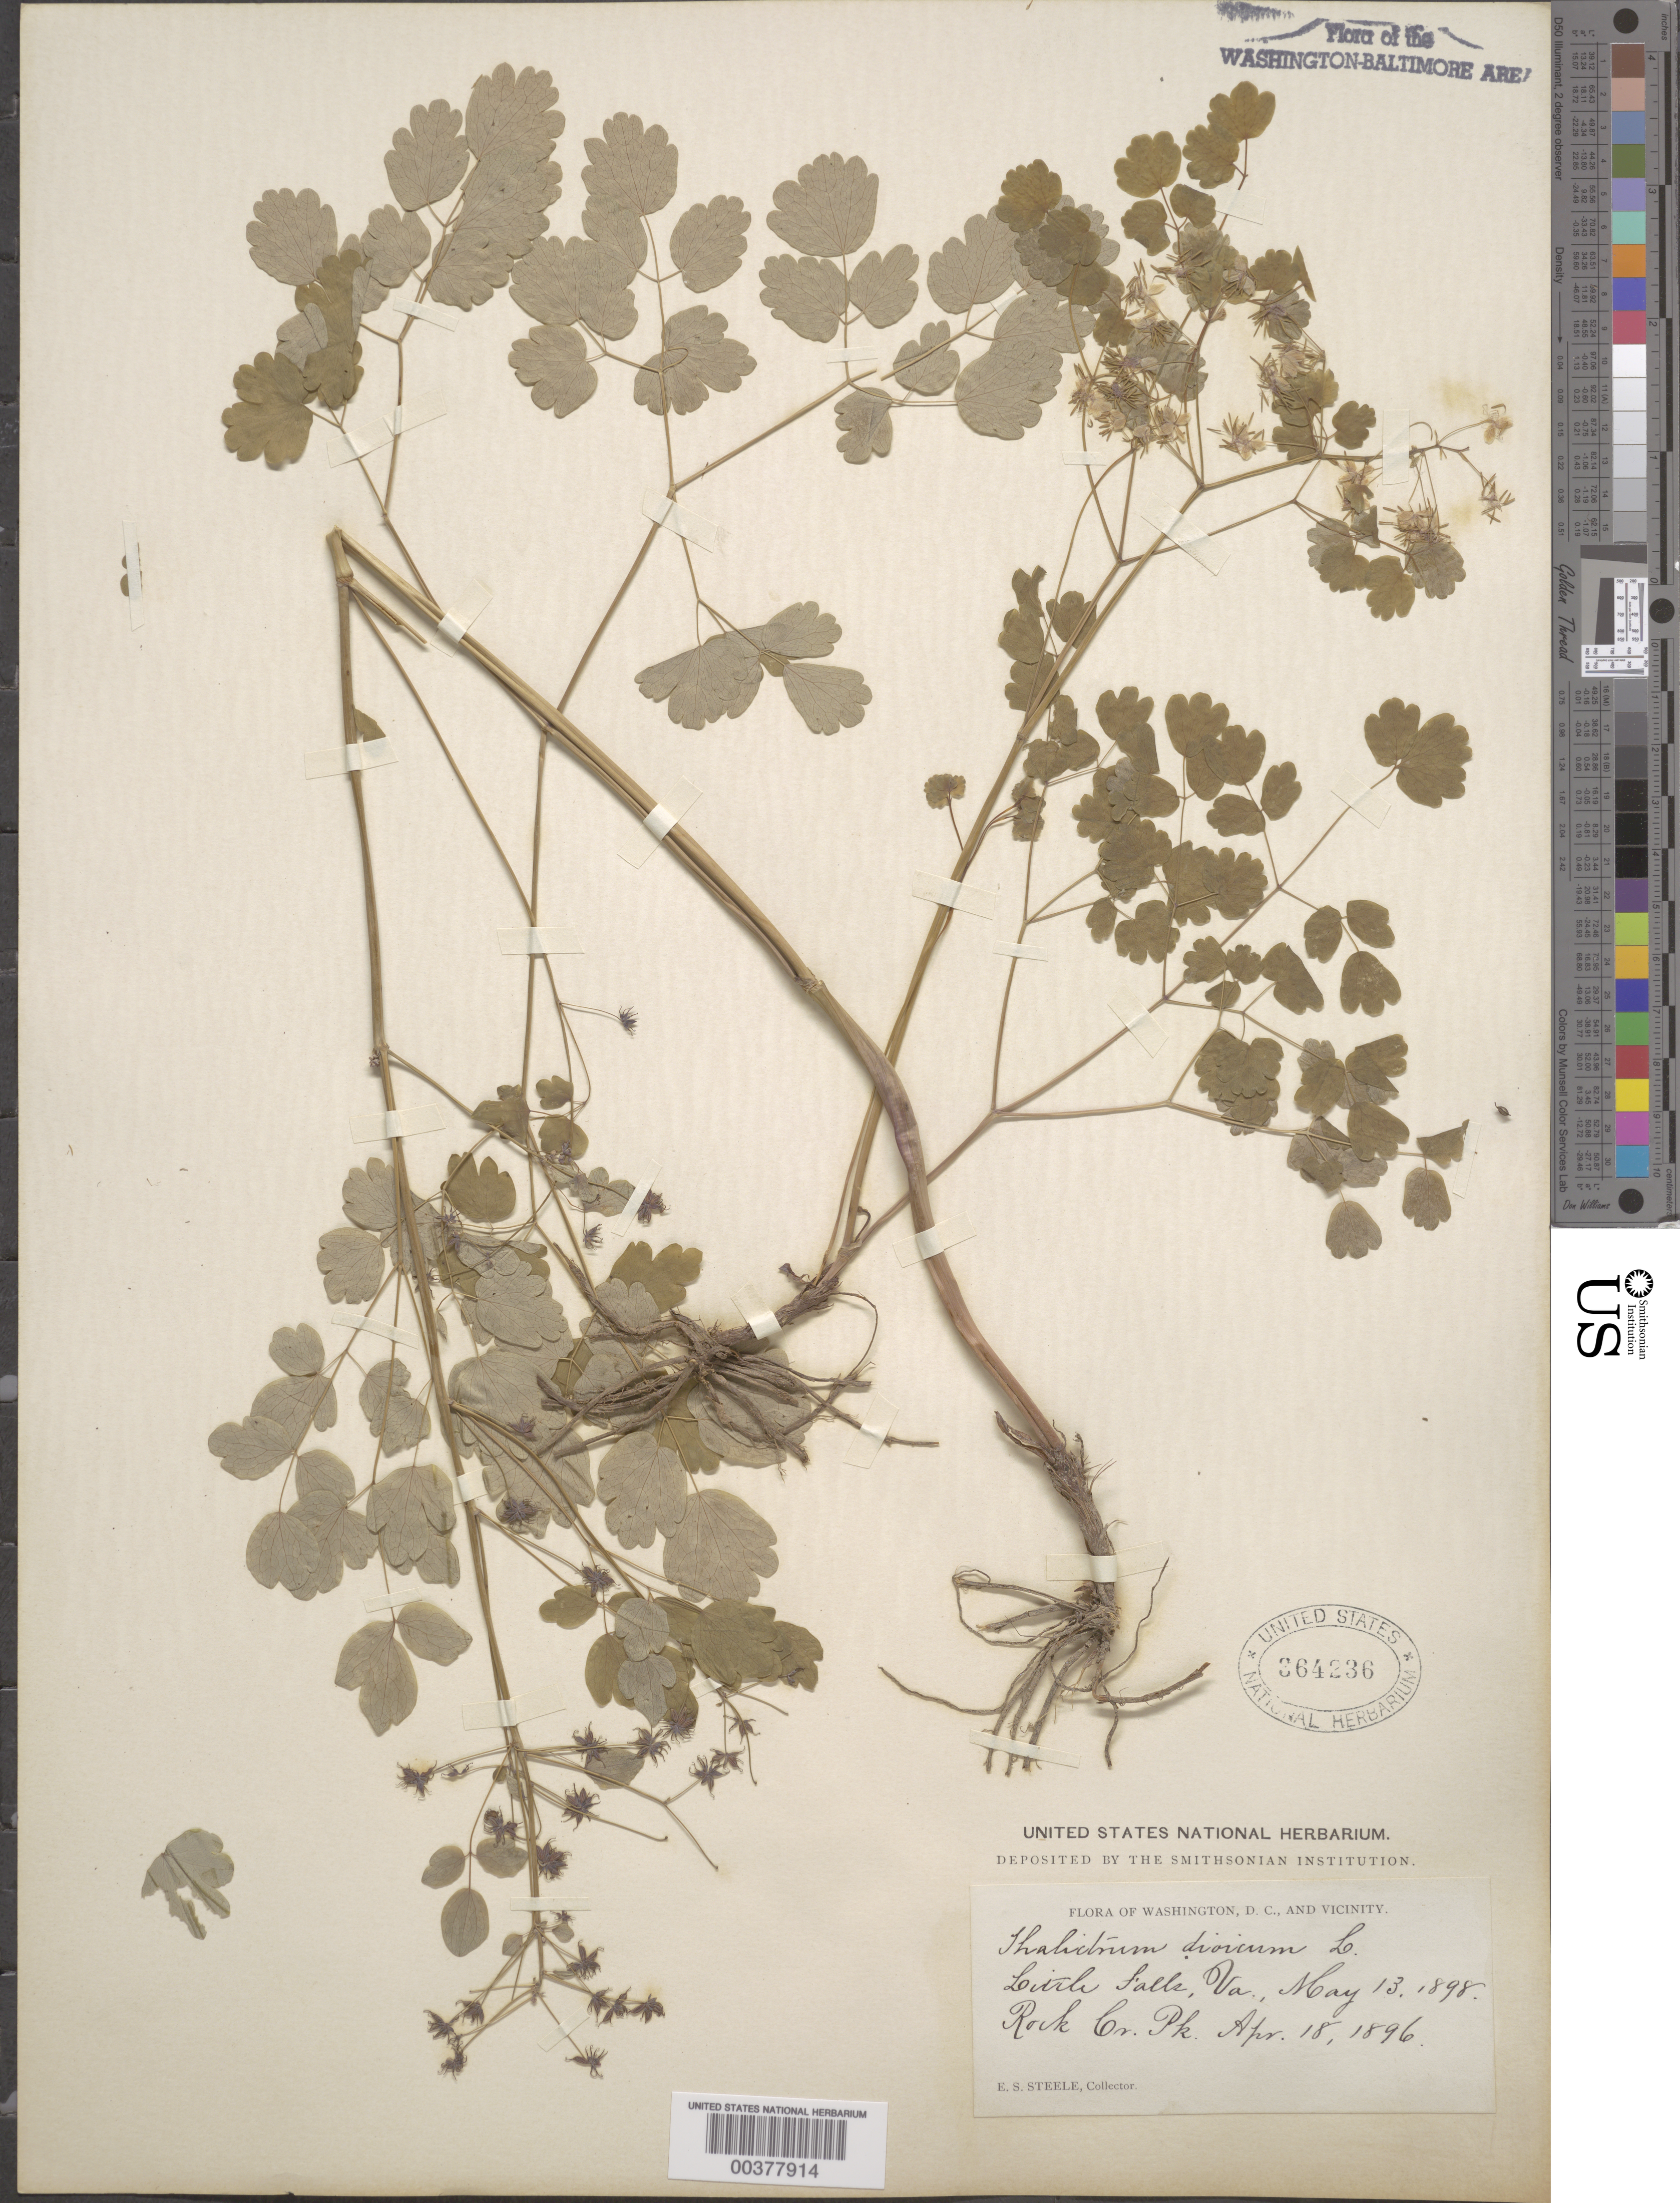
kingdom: Plantae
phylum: Tracheophyta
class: Magnoliopsida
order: Ranunculales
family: Ranunculaceae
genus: Thalictrum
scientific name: Thalictrum dioicum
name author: L.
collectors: E. Steele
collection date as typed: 13 May 1898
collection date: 1898-05-13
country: United States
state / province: District of Columbia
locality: Rock Creek Park, Little Falls Rock Creek Park and Vicinity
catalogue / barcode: US 364236